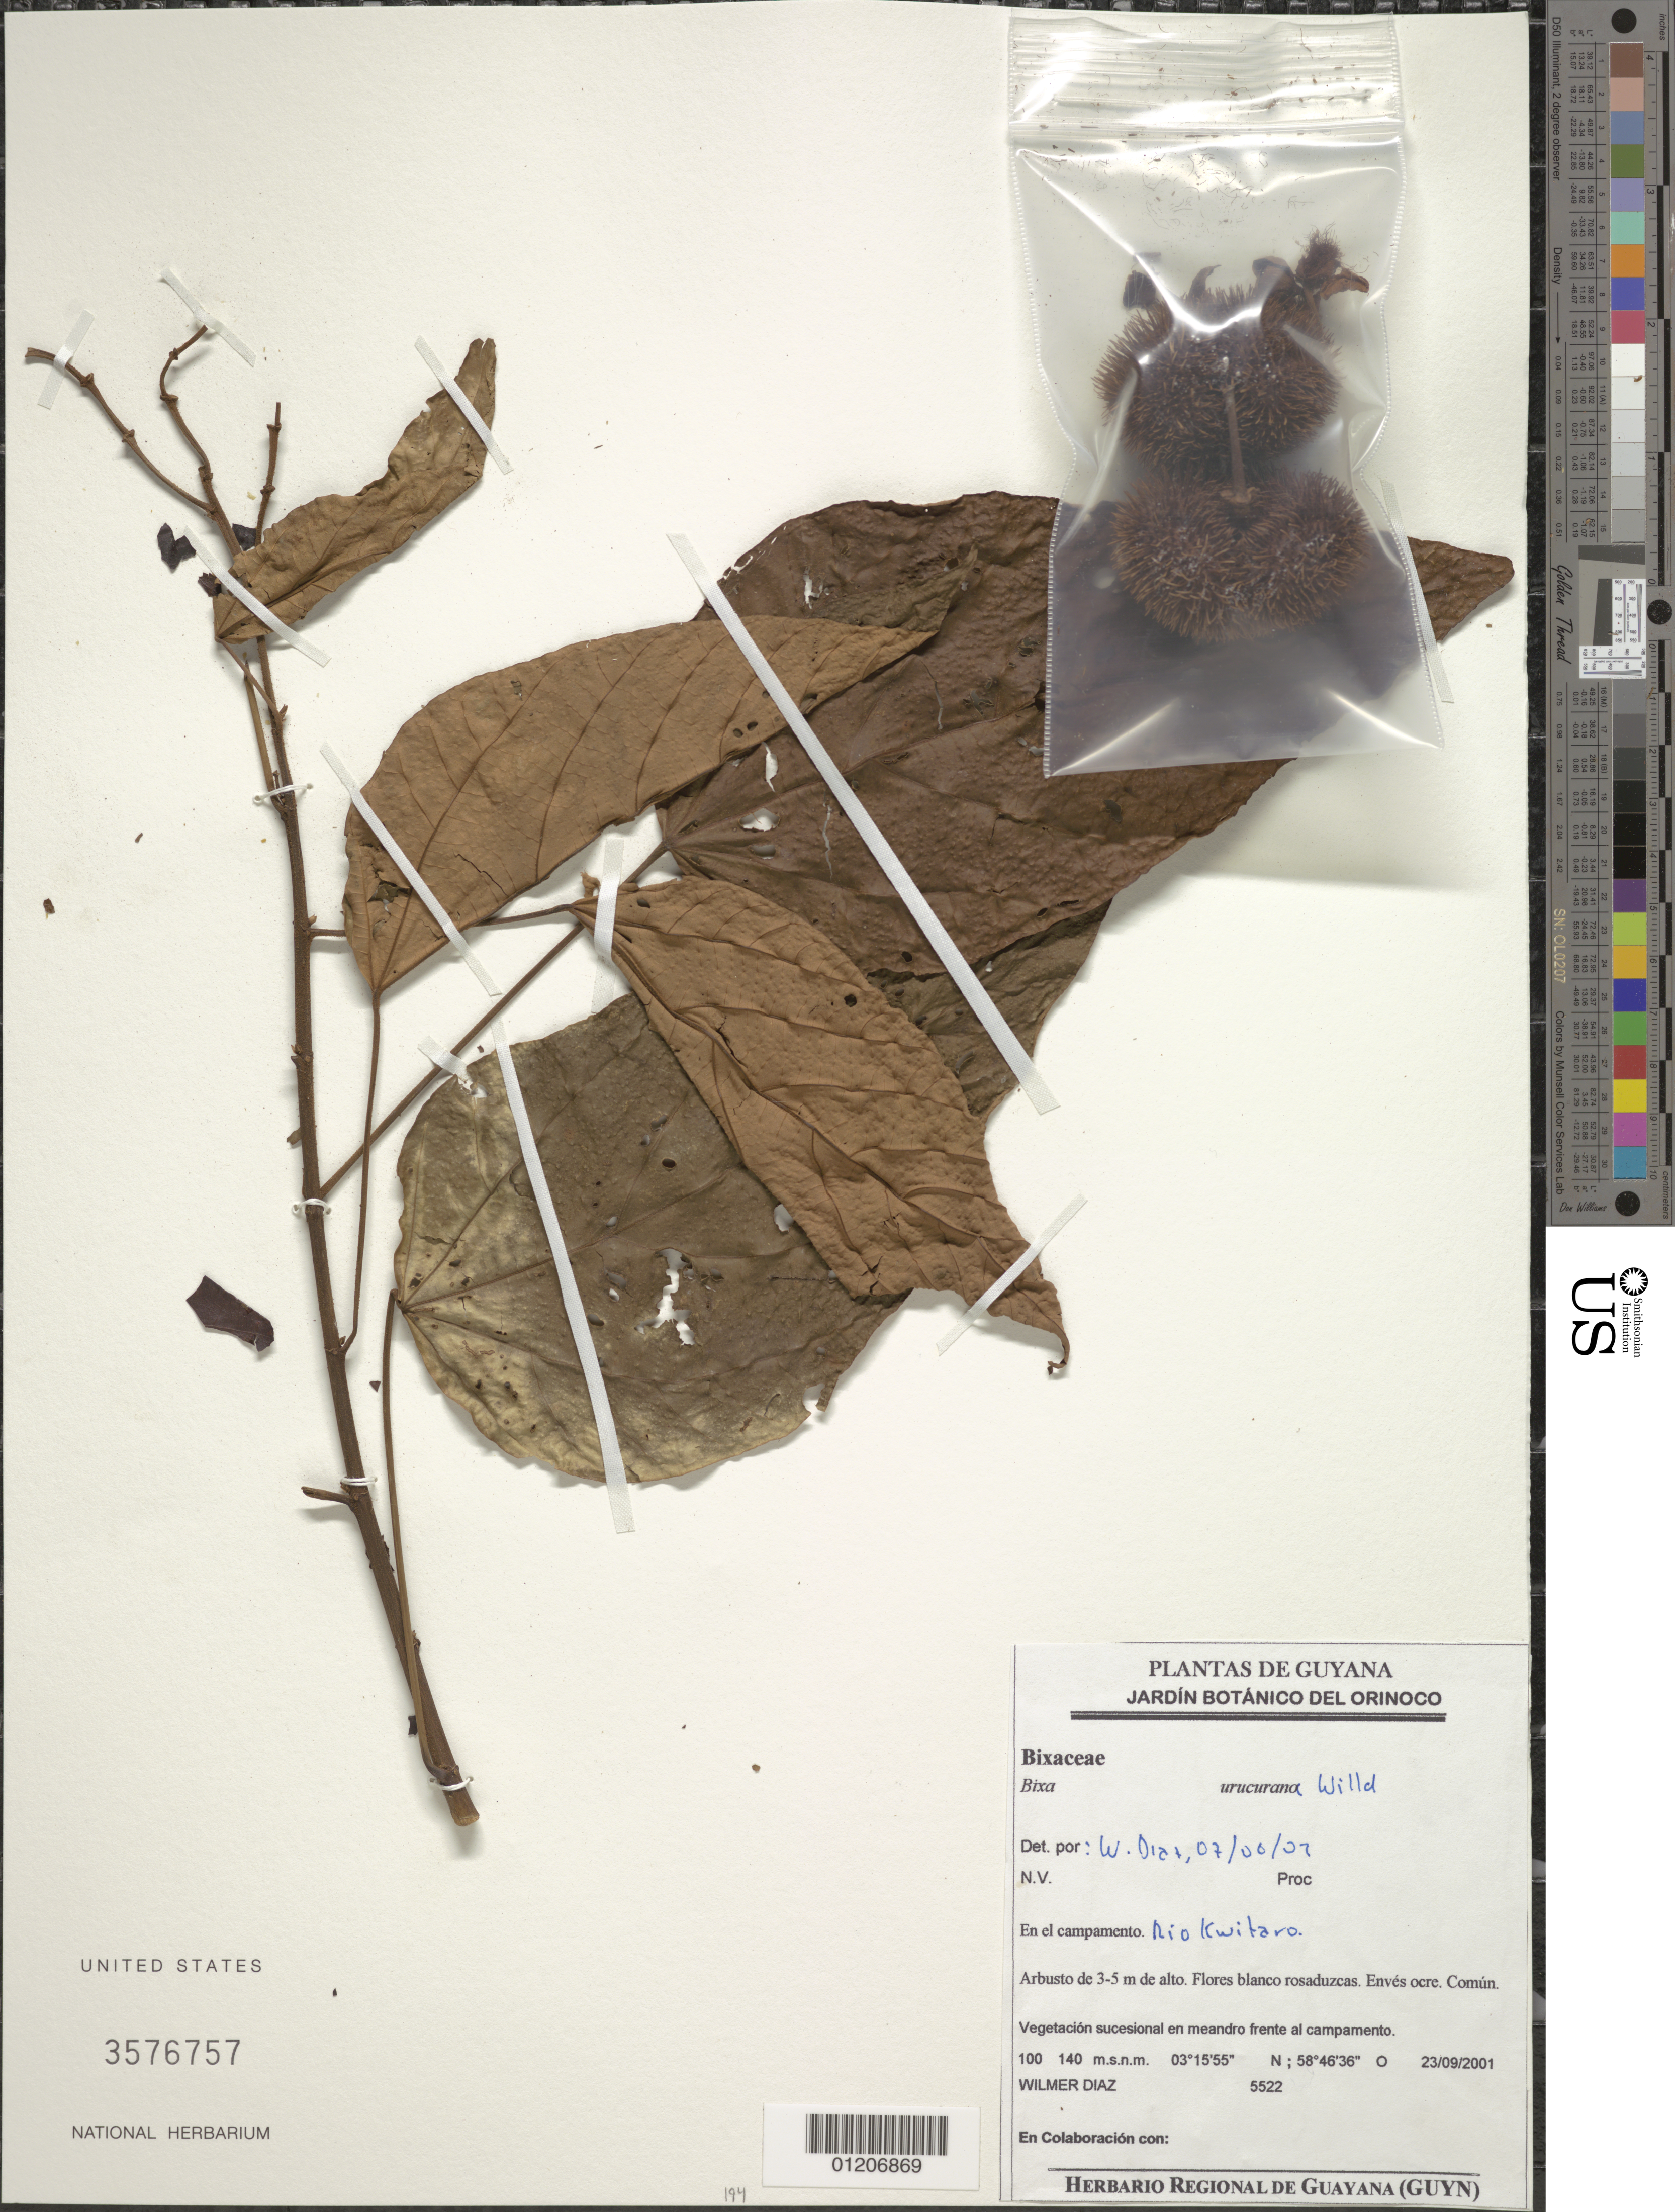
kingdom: Plantae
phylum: Tracheophyta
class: Magnoliopsida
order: Malvales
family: Bixaceae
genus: Bixa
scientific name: Bixa urucurana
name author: Willd.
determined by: Díaz P., Wilmer A.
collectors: W. Díaz P.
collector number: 5522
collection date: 2001-09-23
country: Guyana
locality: Rio Kwitaro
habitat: Campamento. Vegetacion sucesional en meandro frente al campamento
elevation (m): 100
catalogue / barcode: US 3576757